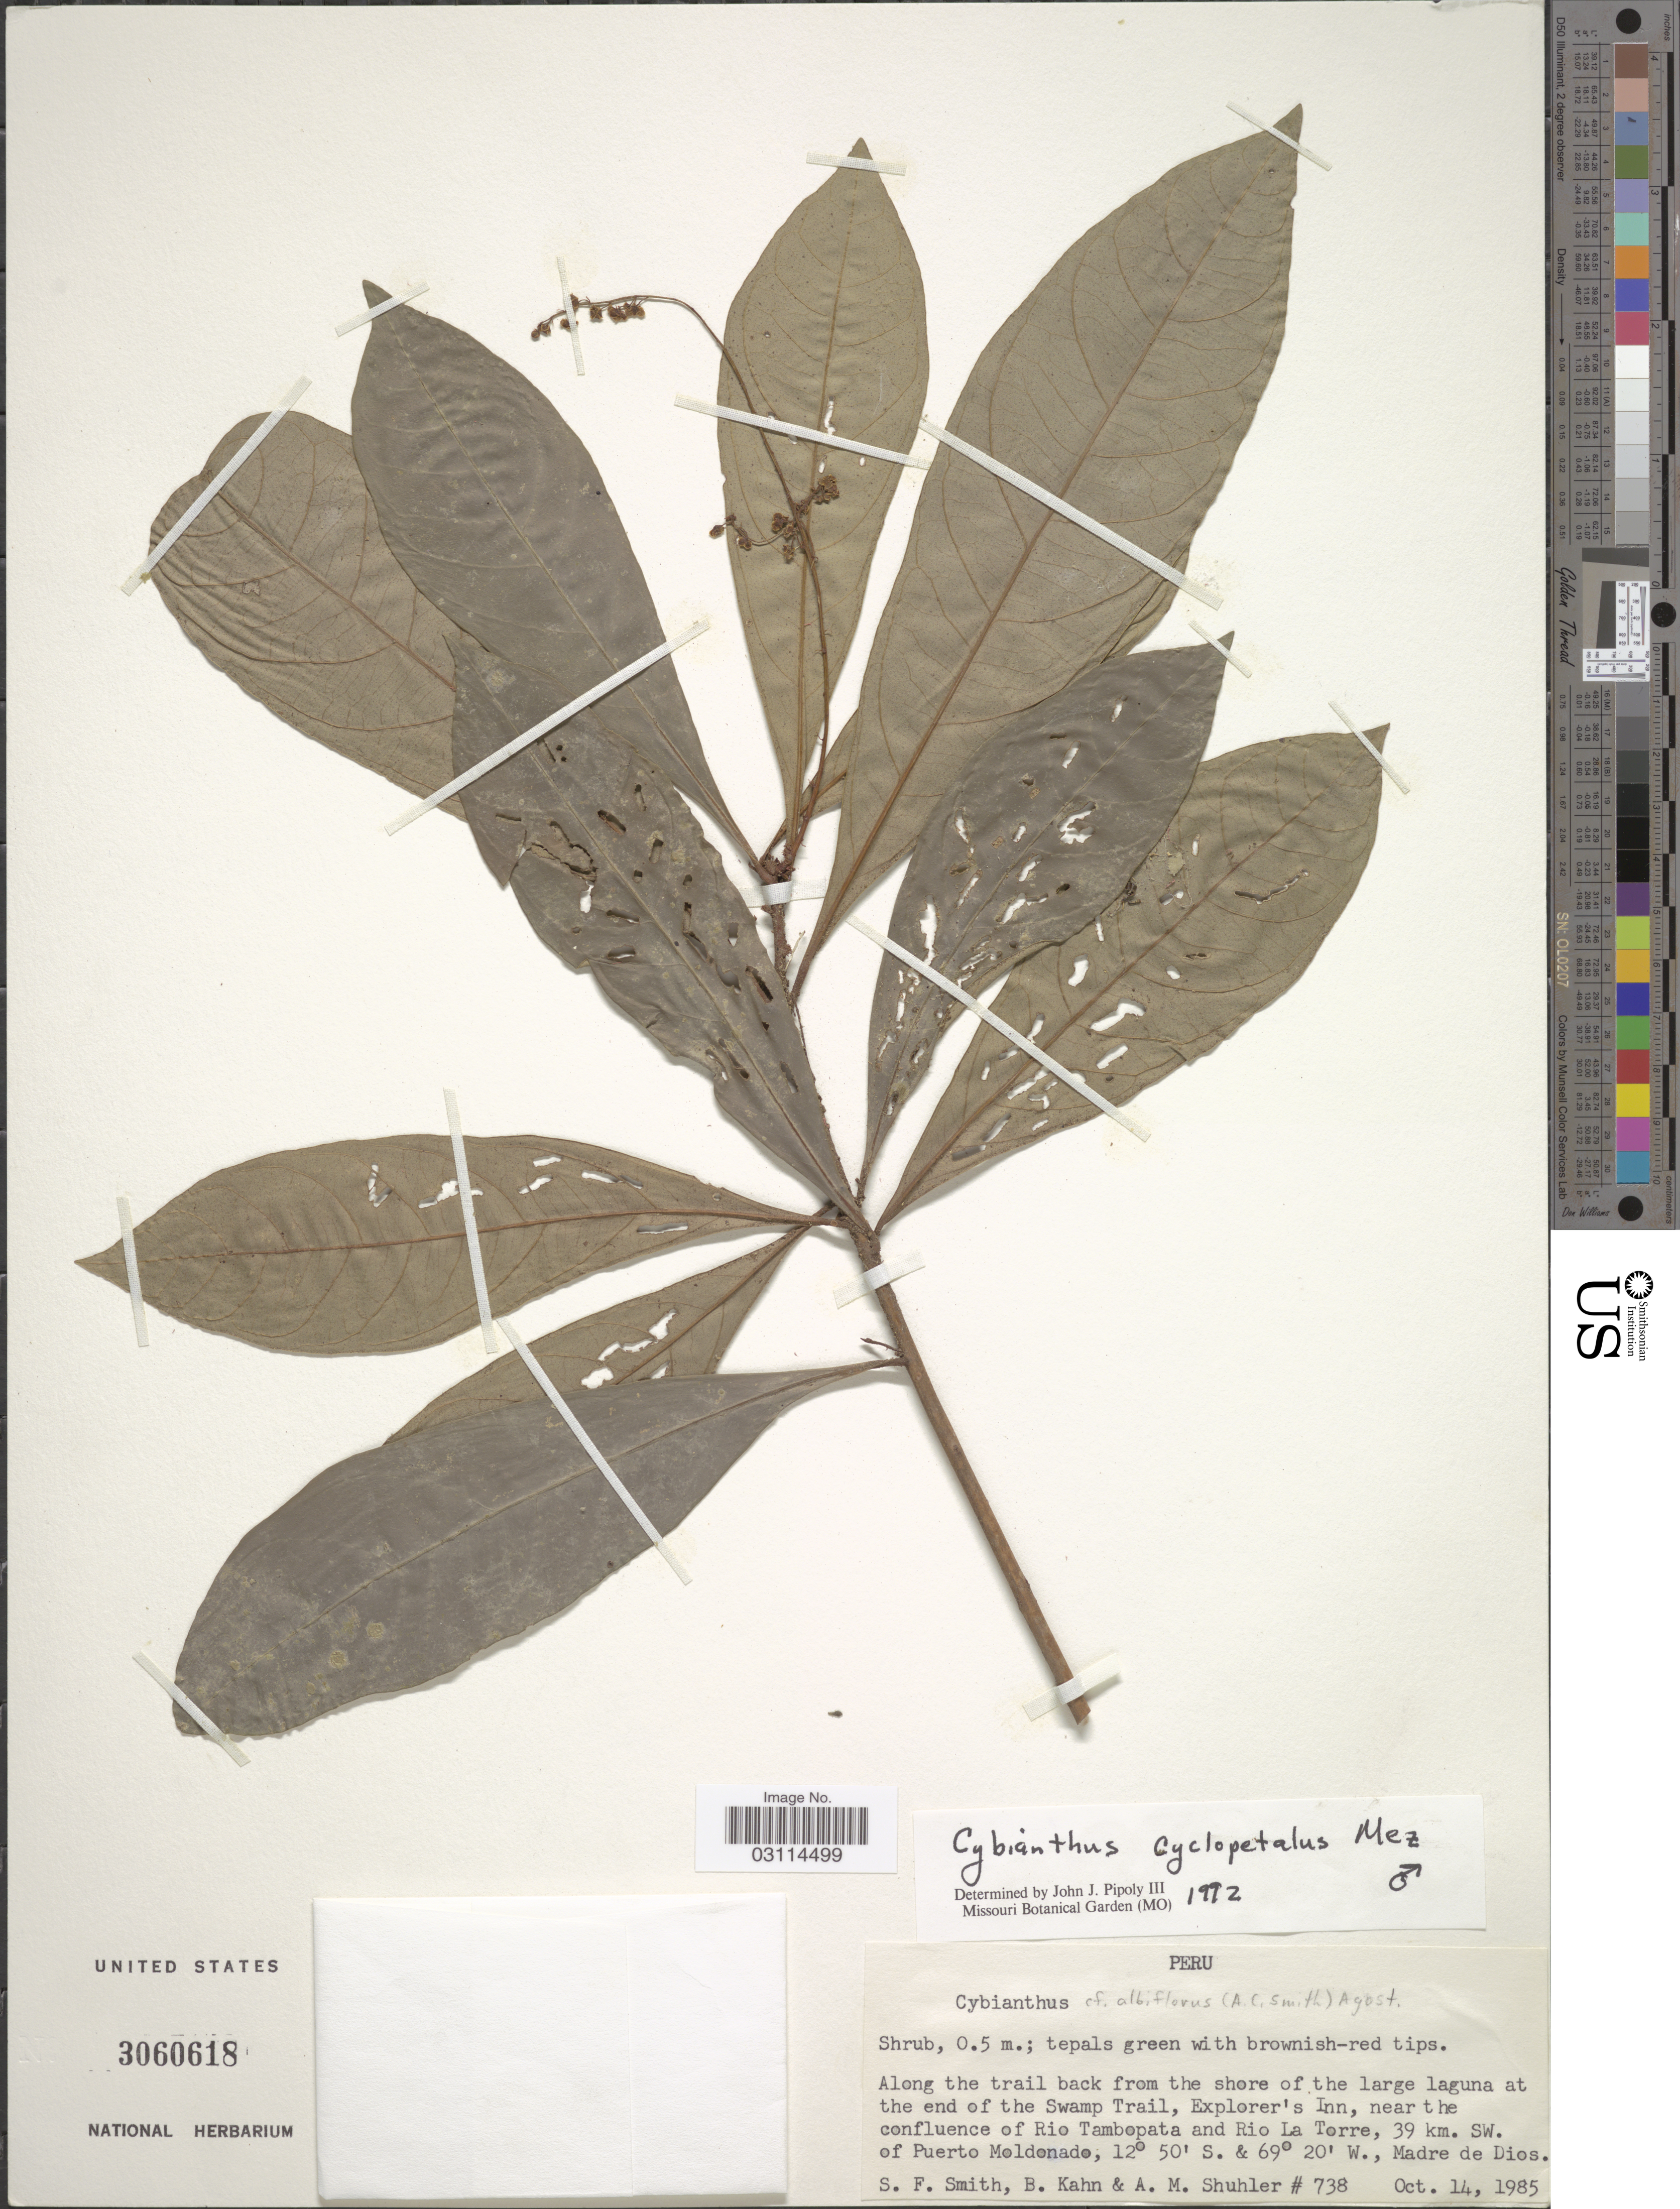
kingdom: Plantae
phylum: Tracheophyta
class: Magnoliopsida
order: Ericales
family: Primulaceae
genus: Cybianthus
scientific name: Cybianthus cyclopetalus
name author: Mez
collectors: S.F. Smith, B. Kahn & A. Shuhler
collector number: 738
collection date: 1985-10-14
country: Peru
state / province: Madre de Dios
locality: Along the trail back from the shore of the large laguna at the end of the Swamp Trail, Explorer's Inn, near the confluence of Rio Tambopata and Rio La Torre, 39 km. SW. of Puerto Moldonado.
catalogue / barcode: US 3060618